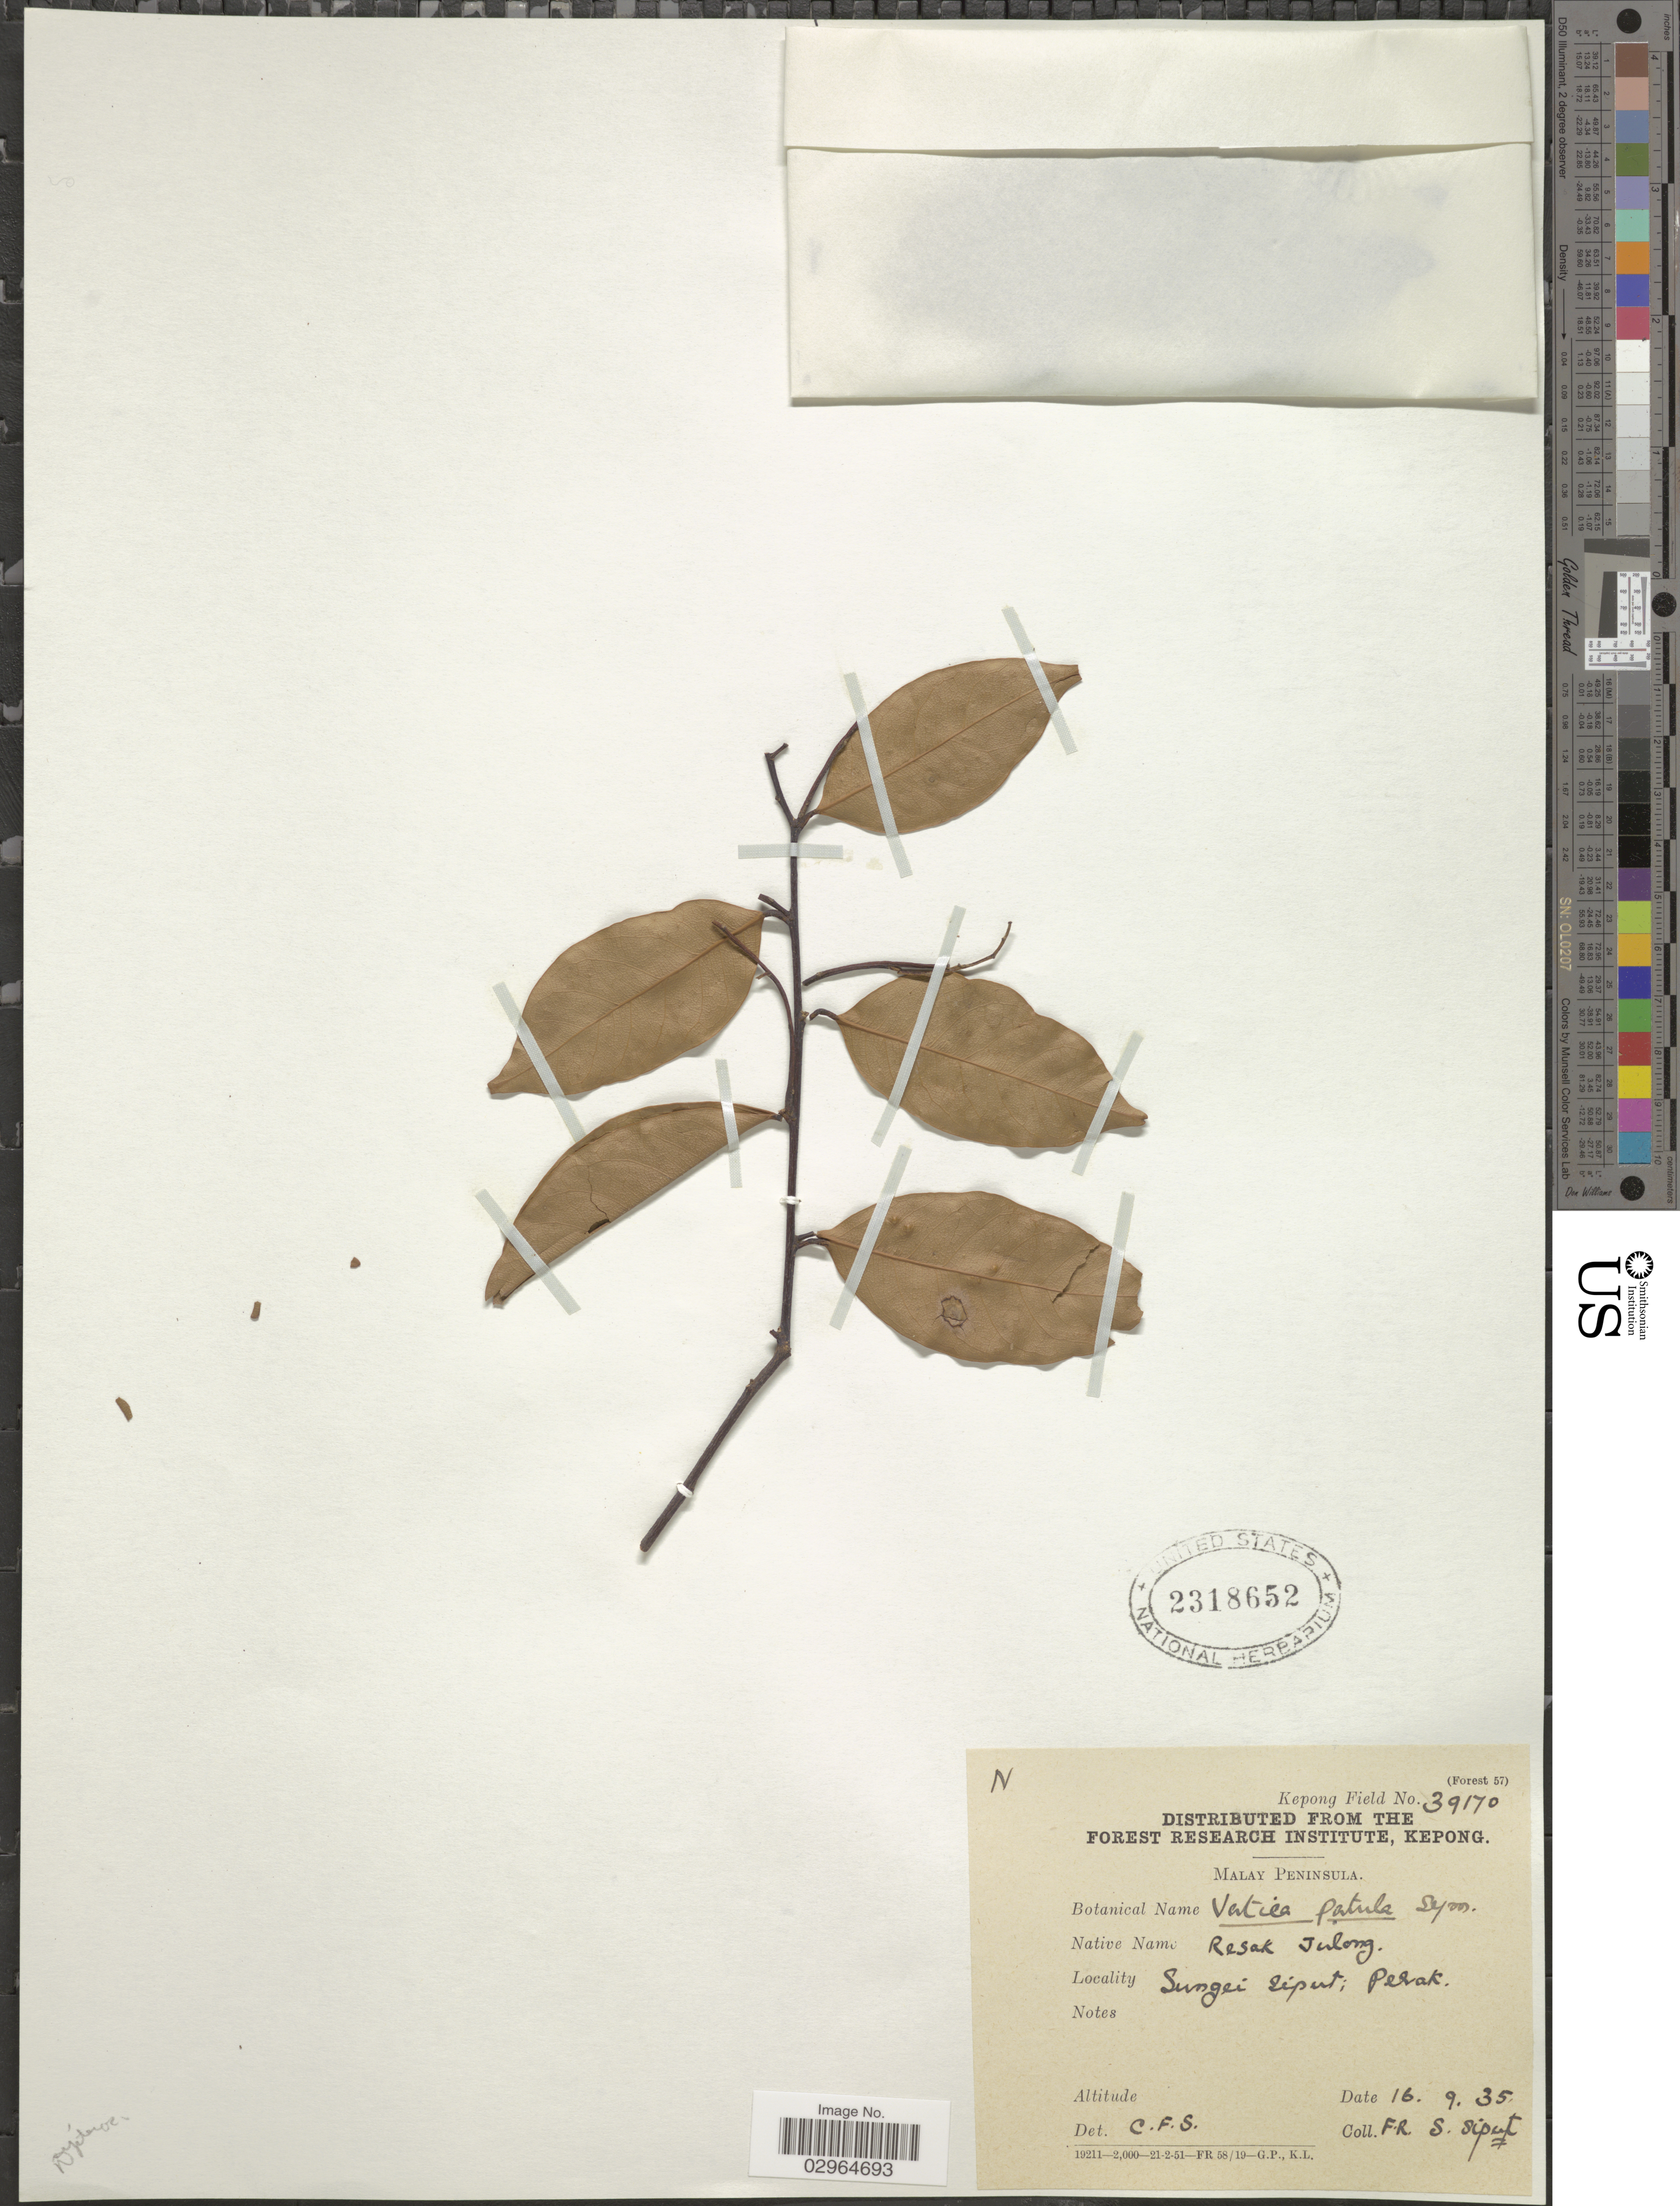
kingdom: Plantae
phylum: Tracheophyta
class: Magnoliopsida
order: Malvales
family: Dipterocarpaceae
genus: Vatica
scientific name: Vatica patula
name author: Symington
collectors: F. Sipat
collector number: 39170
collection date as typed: Transcribed d/m/y: 16/9/35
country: Malaysia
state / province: Perak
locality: Malay Peninsula. Sungei Siput.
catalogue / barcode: US 2318652